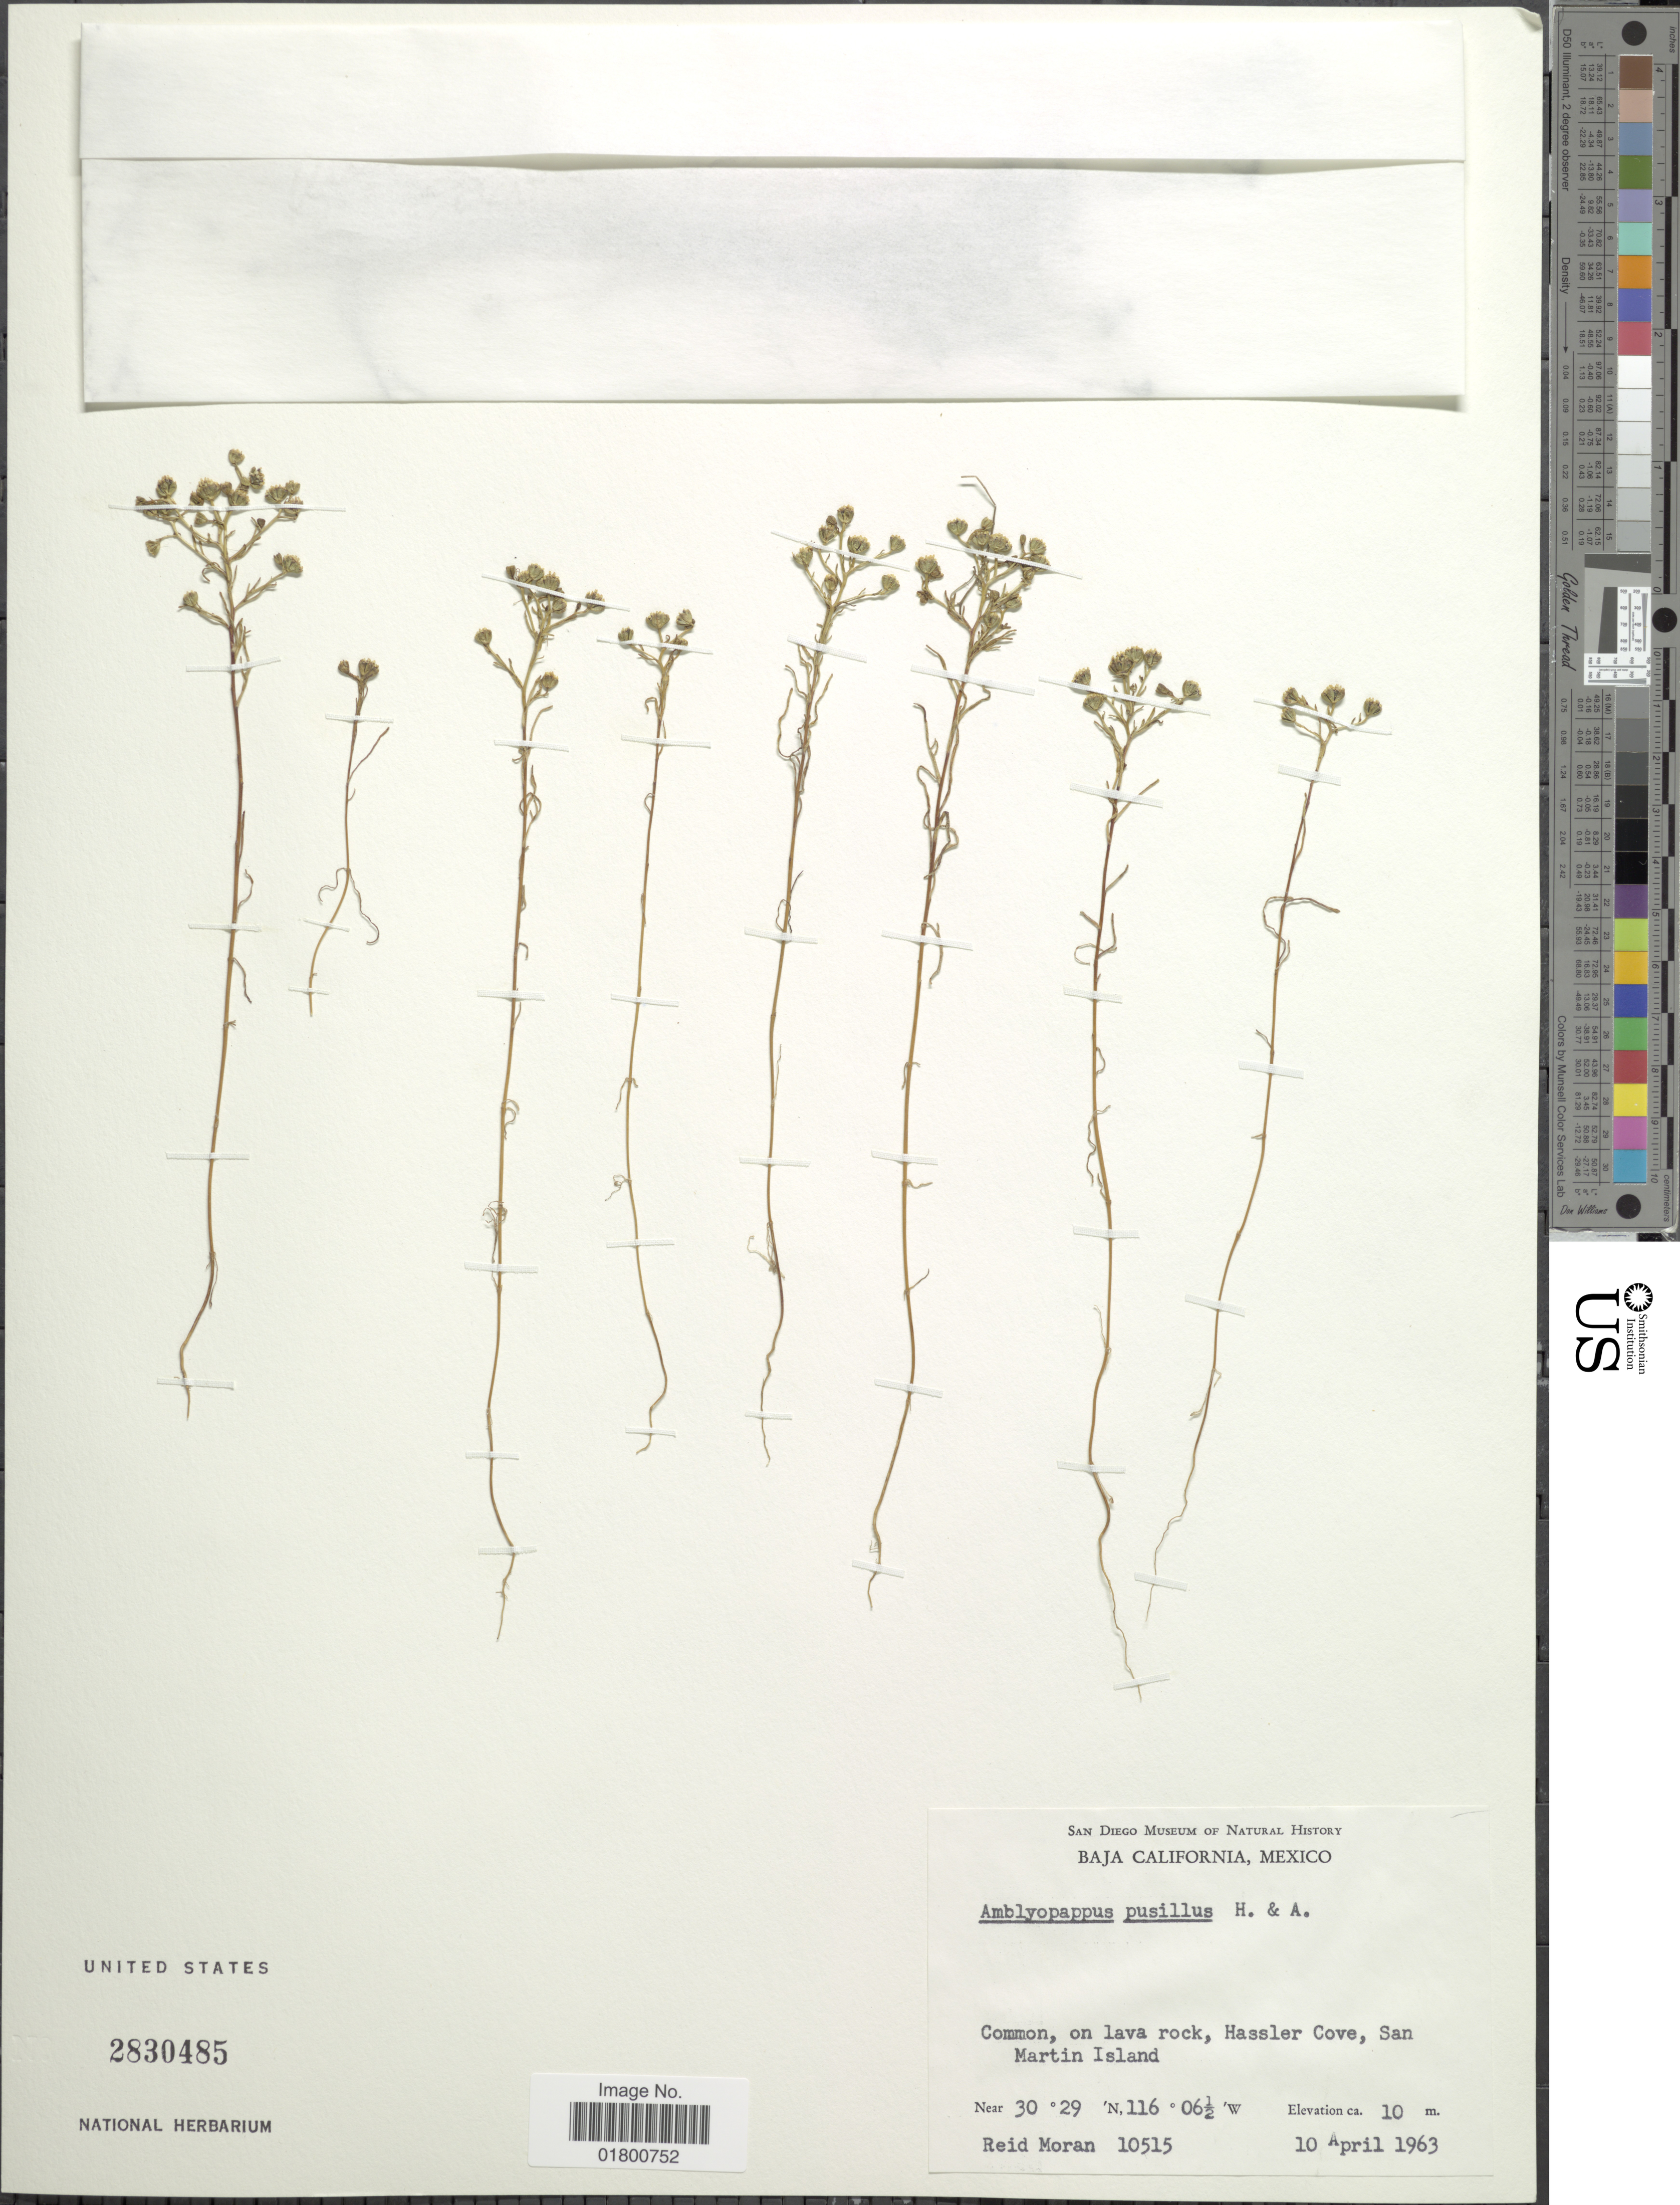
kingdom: Plantae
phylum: Tracheophyta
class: Magnoliopsida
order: Asterales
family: Asteraceae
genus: Amblyopappus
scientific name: Amblyopappus pusillus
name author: Hook. & Arn.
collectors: R. V. Moran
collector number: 10515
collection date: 1963-04-10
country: Mexico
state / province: Baja California Sur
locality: Common, on lava rock, Hassler Cove, San Martin Island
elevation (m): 10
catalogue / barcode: US 2830485